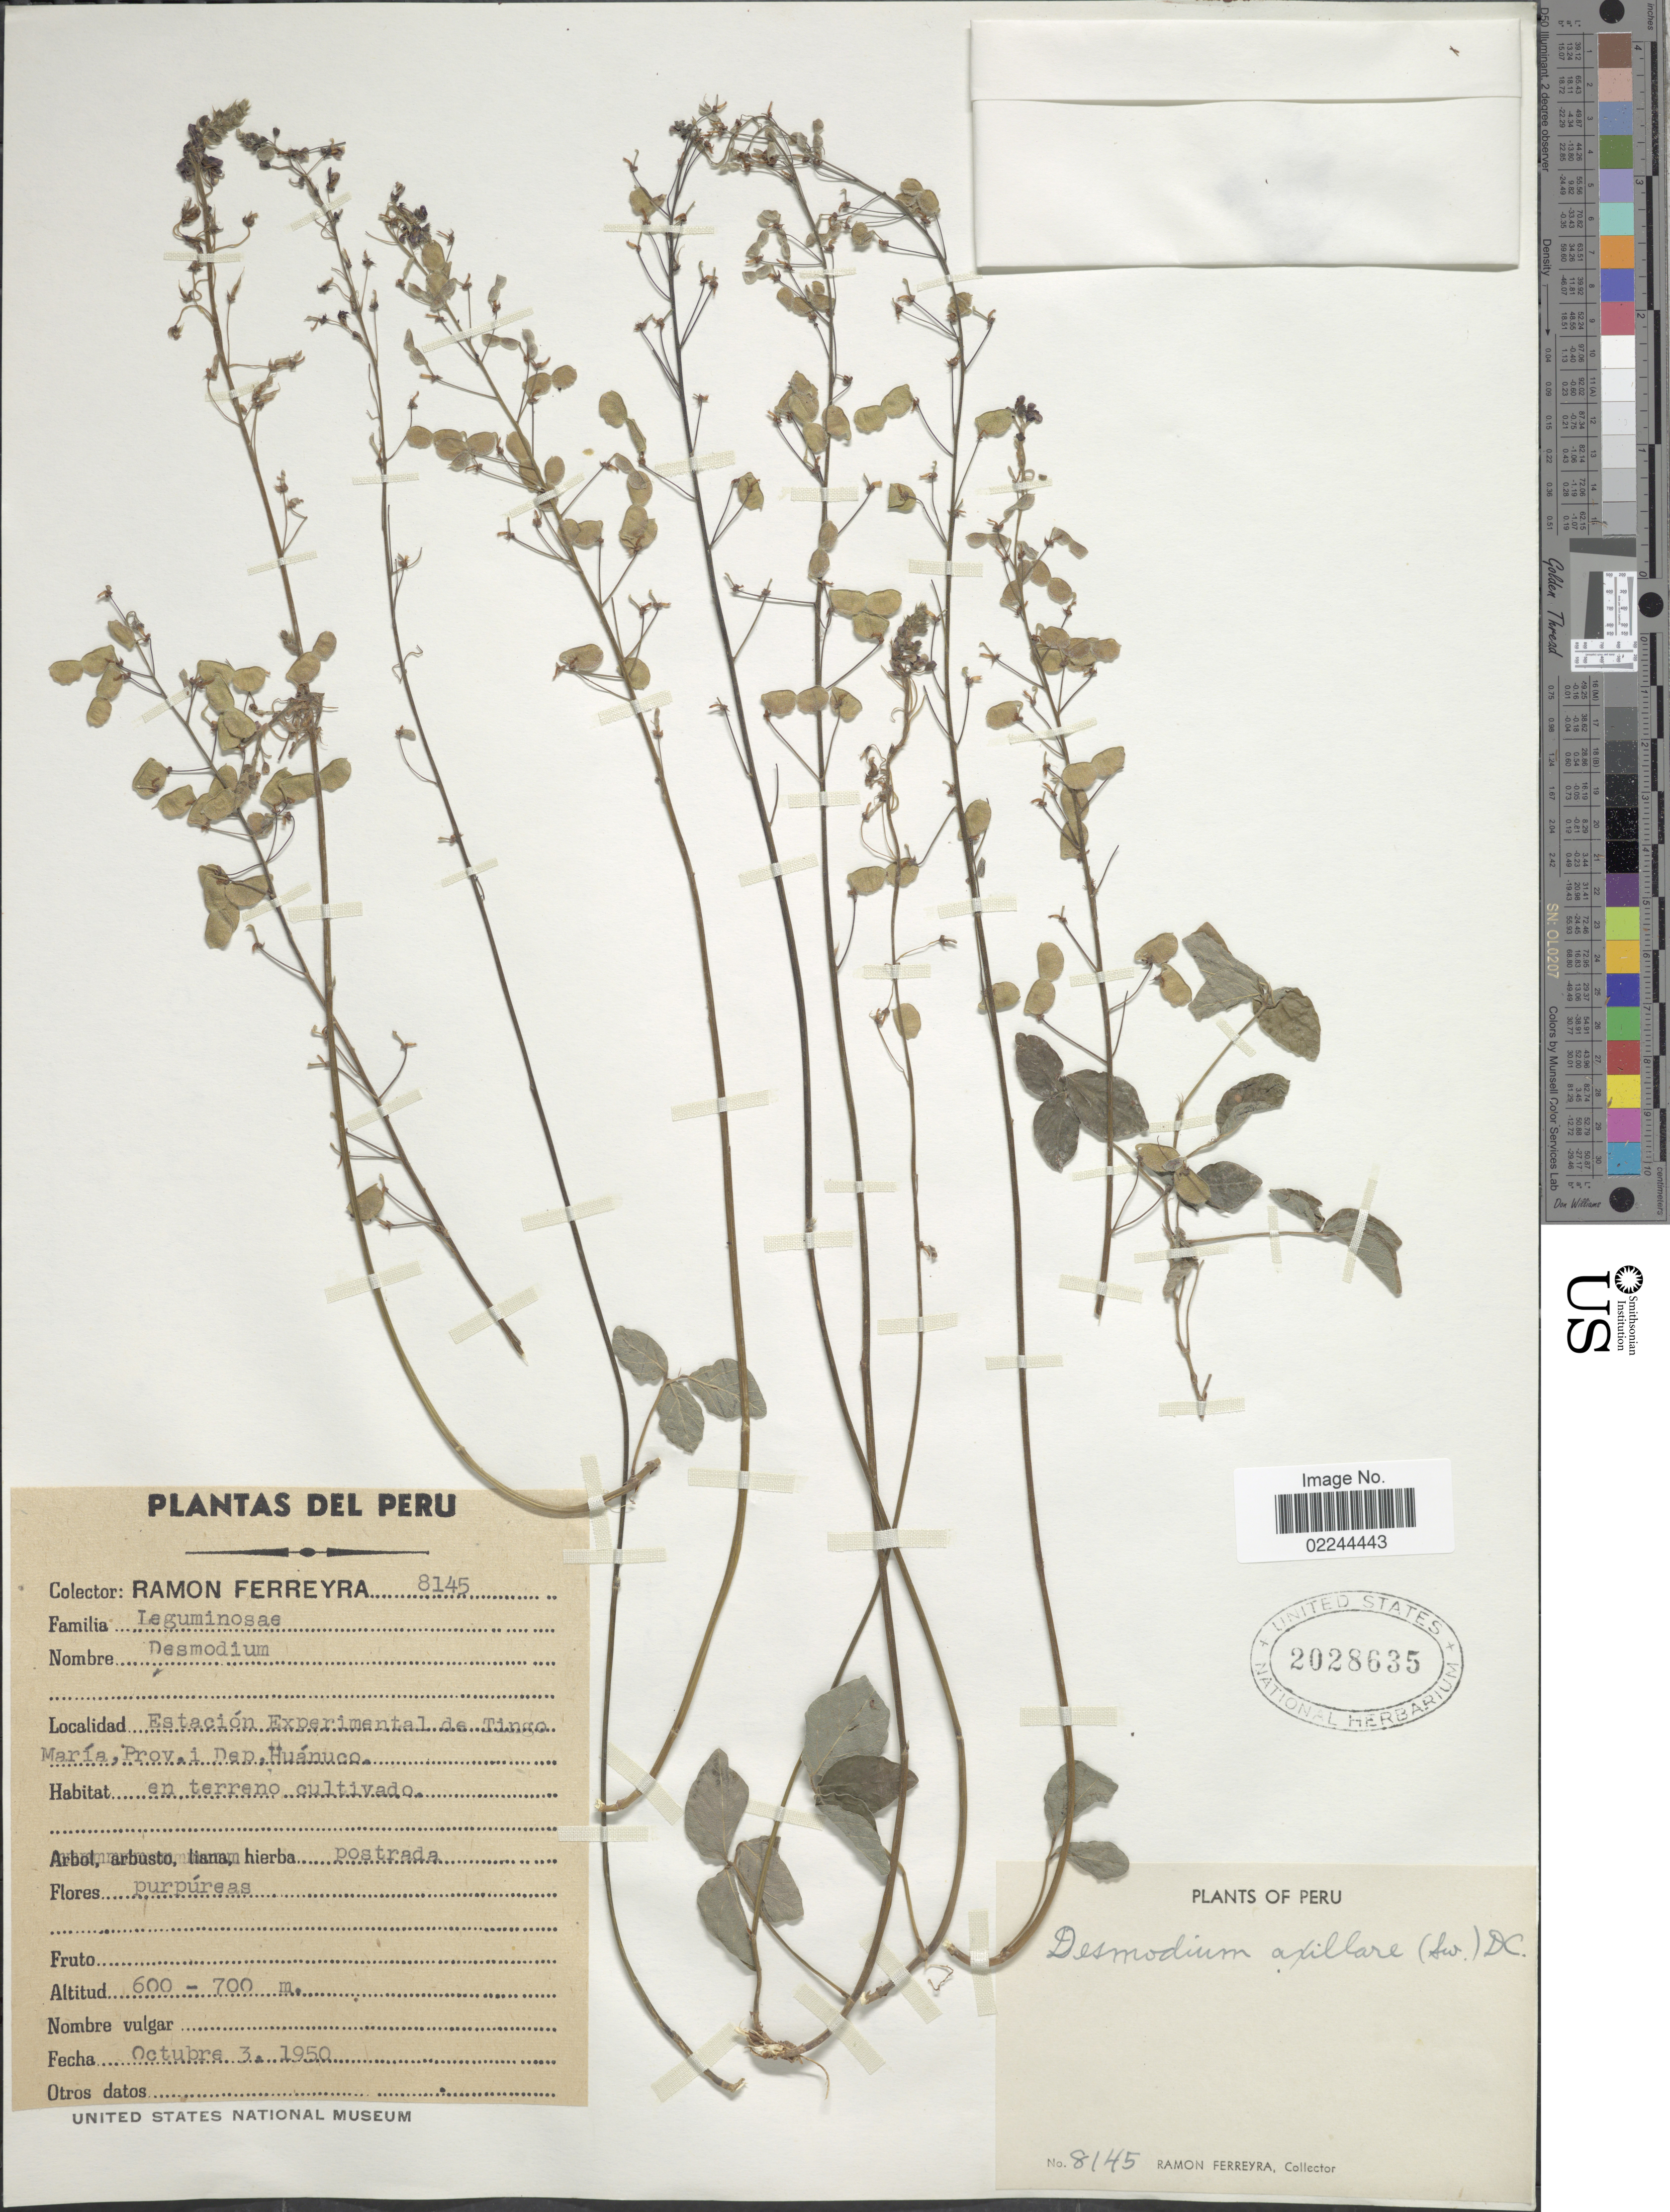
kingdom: Plantae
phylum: Tracheophyta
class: Magnoliopsida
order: Fabales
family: Fabaceae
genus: Desmodium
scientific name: Desmodium axillare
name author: (Sw.) DC.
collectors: R. A. Ferreyra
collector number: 8145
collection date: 1950-10-03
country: Peru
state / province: Huánuco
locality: Estacion Experimental de Tingo Maria, Prov. i Dep. Huanuco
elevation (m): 600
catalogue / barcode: US 2028635